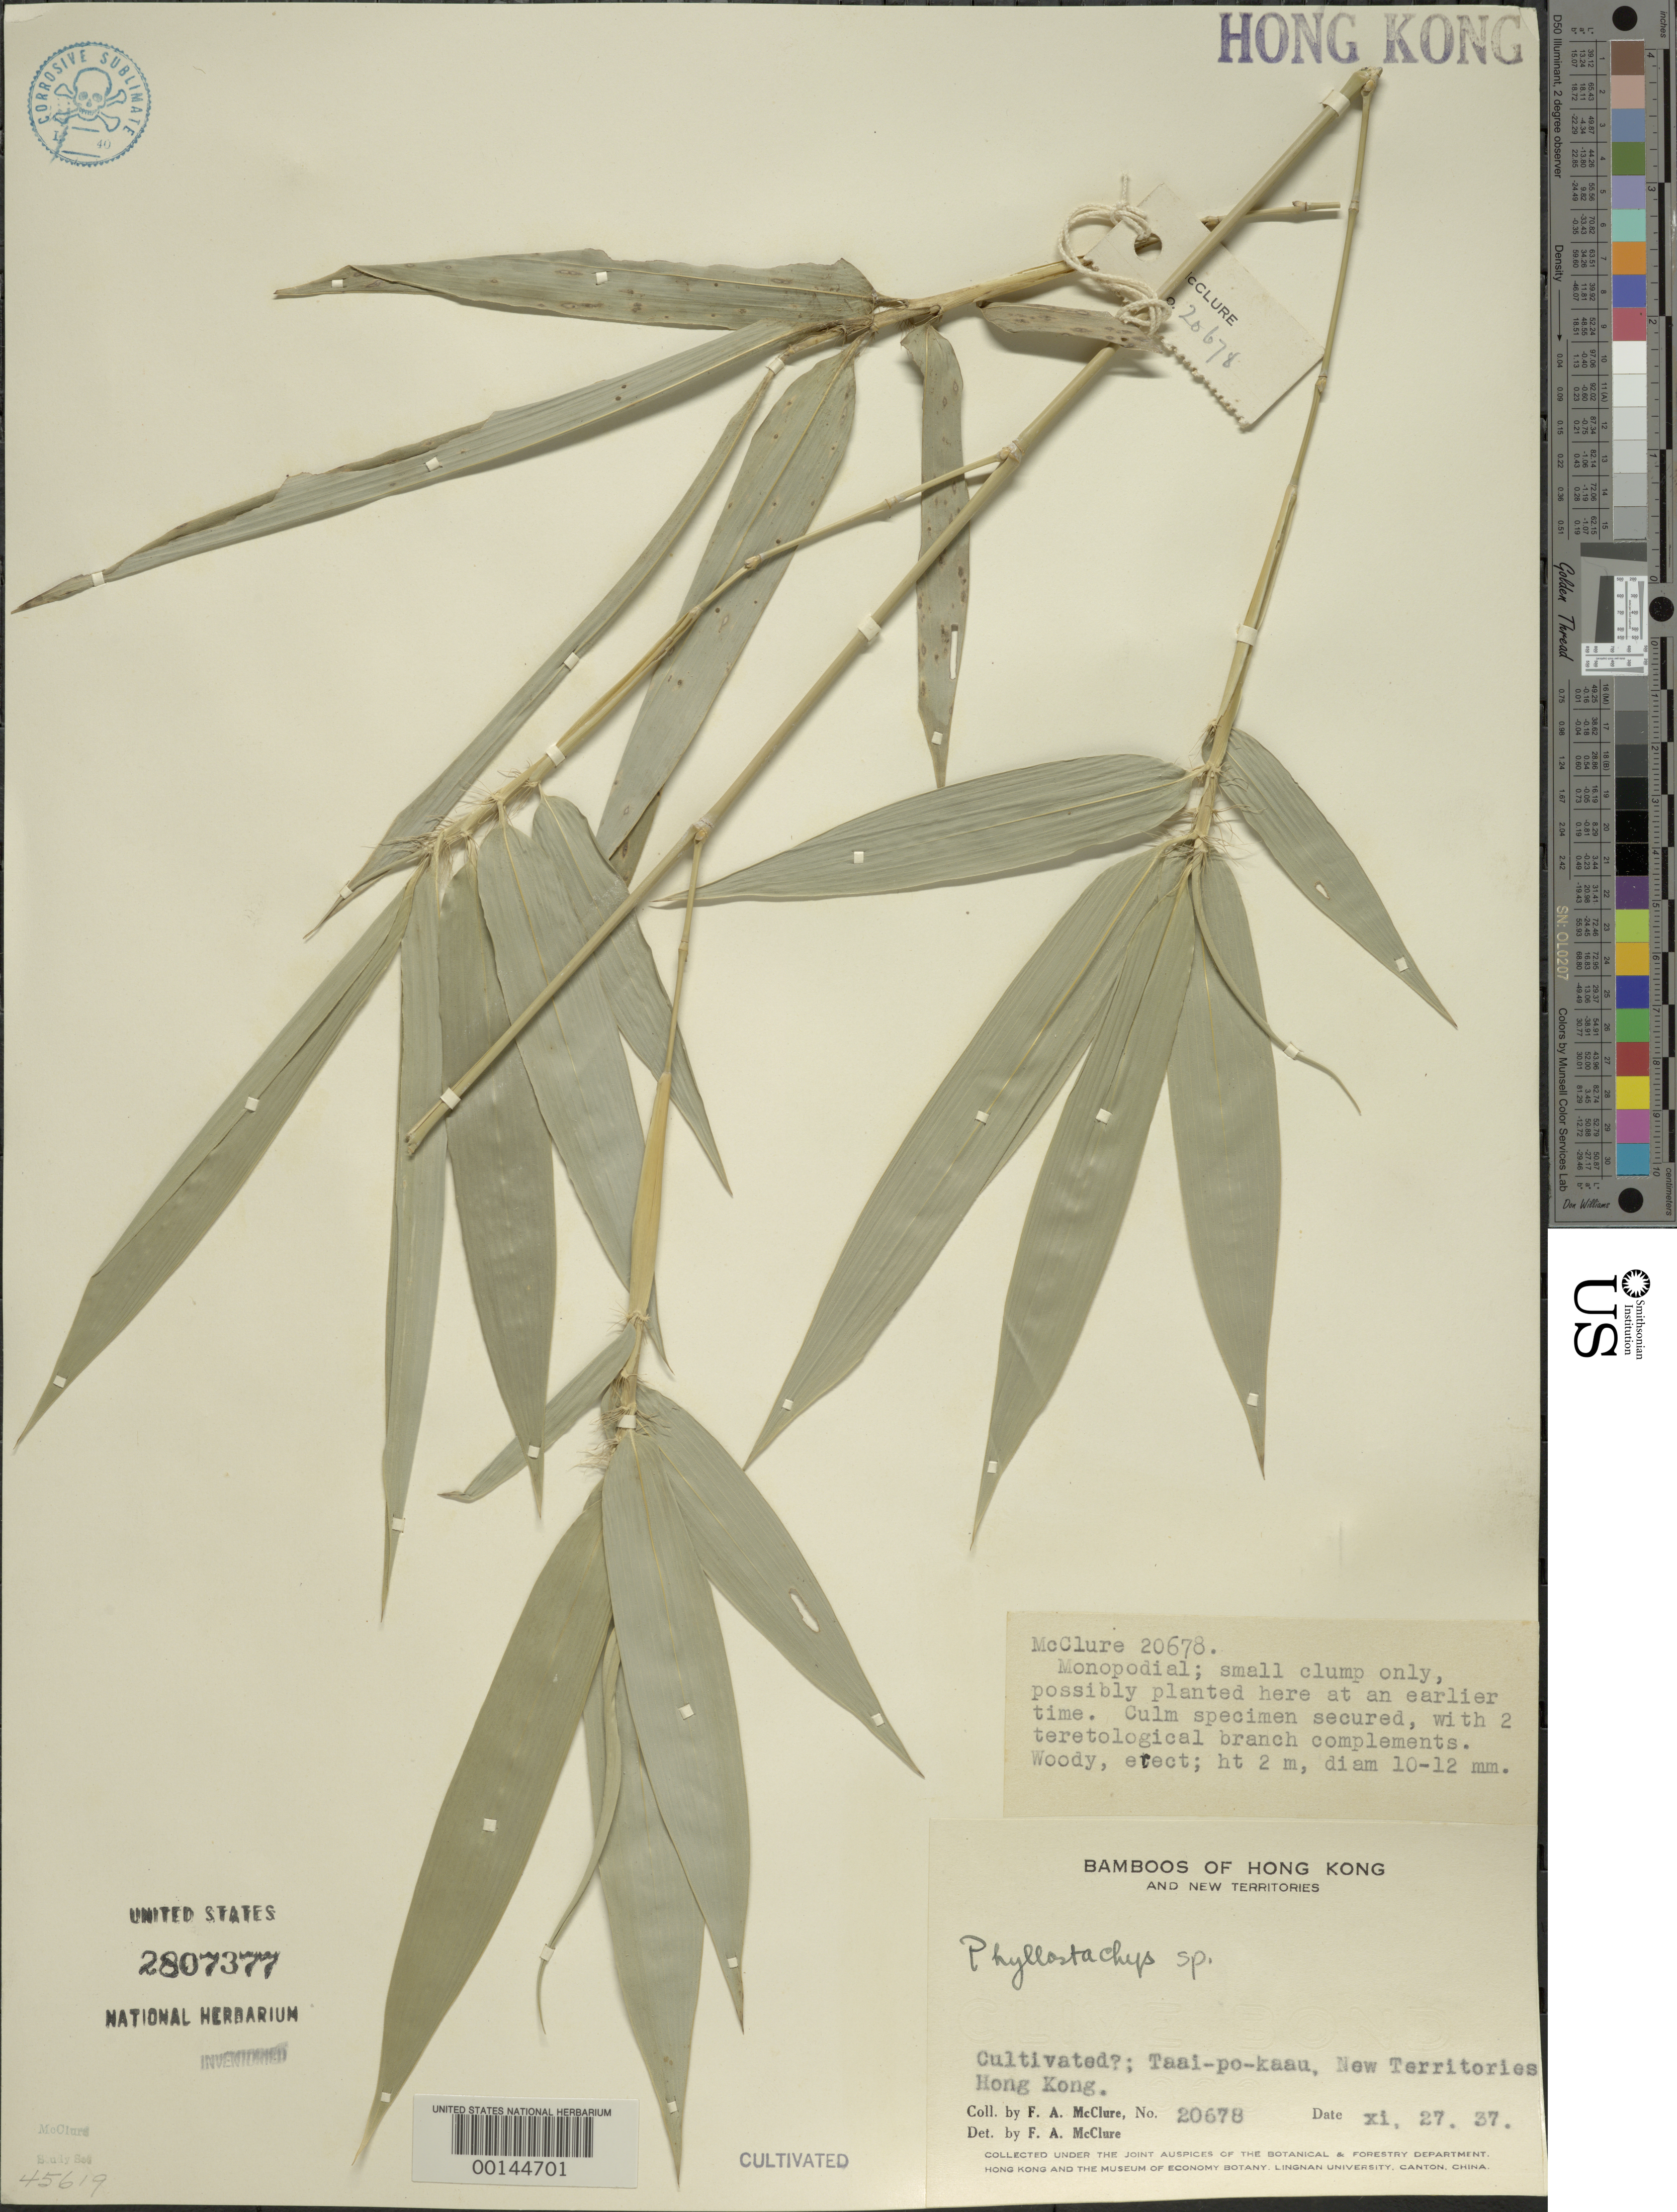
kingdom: Plantae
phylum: Tracheophyta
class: Liliopsida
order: Poales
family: Poaceae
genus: Phyllostachys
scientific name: Phyllostachys sp.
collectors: F. A. McClure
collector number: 20678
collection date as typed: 27 Nov 1937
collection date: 1937-11-27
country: China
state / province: Hong Kong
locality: Taai-po-kaau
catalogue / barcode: US 2807377